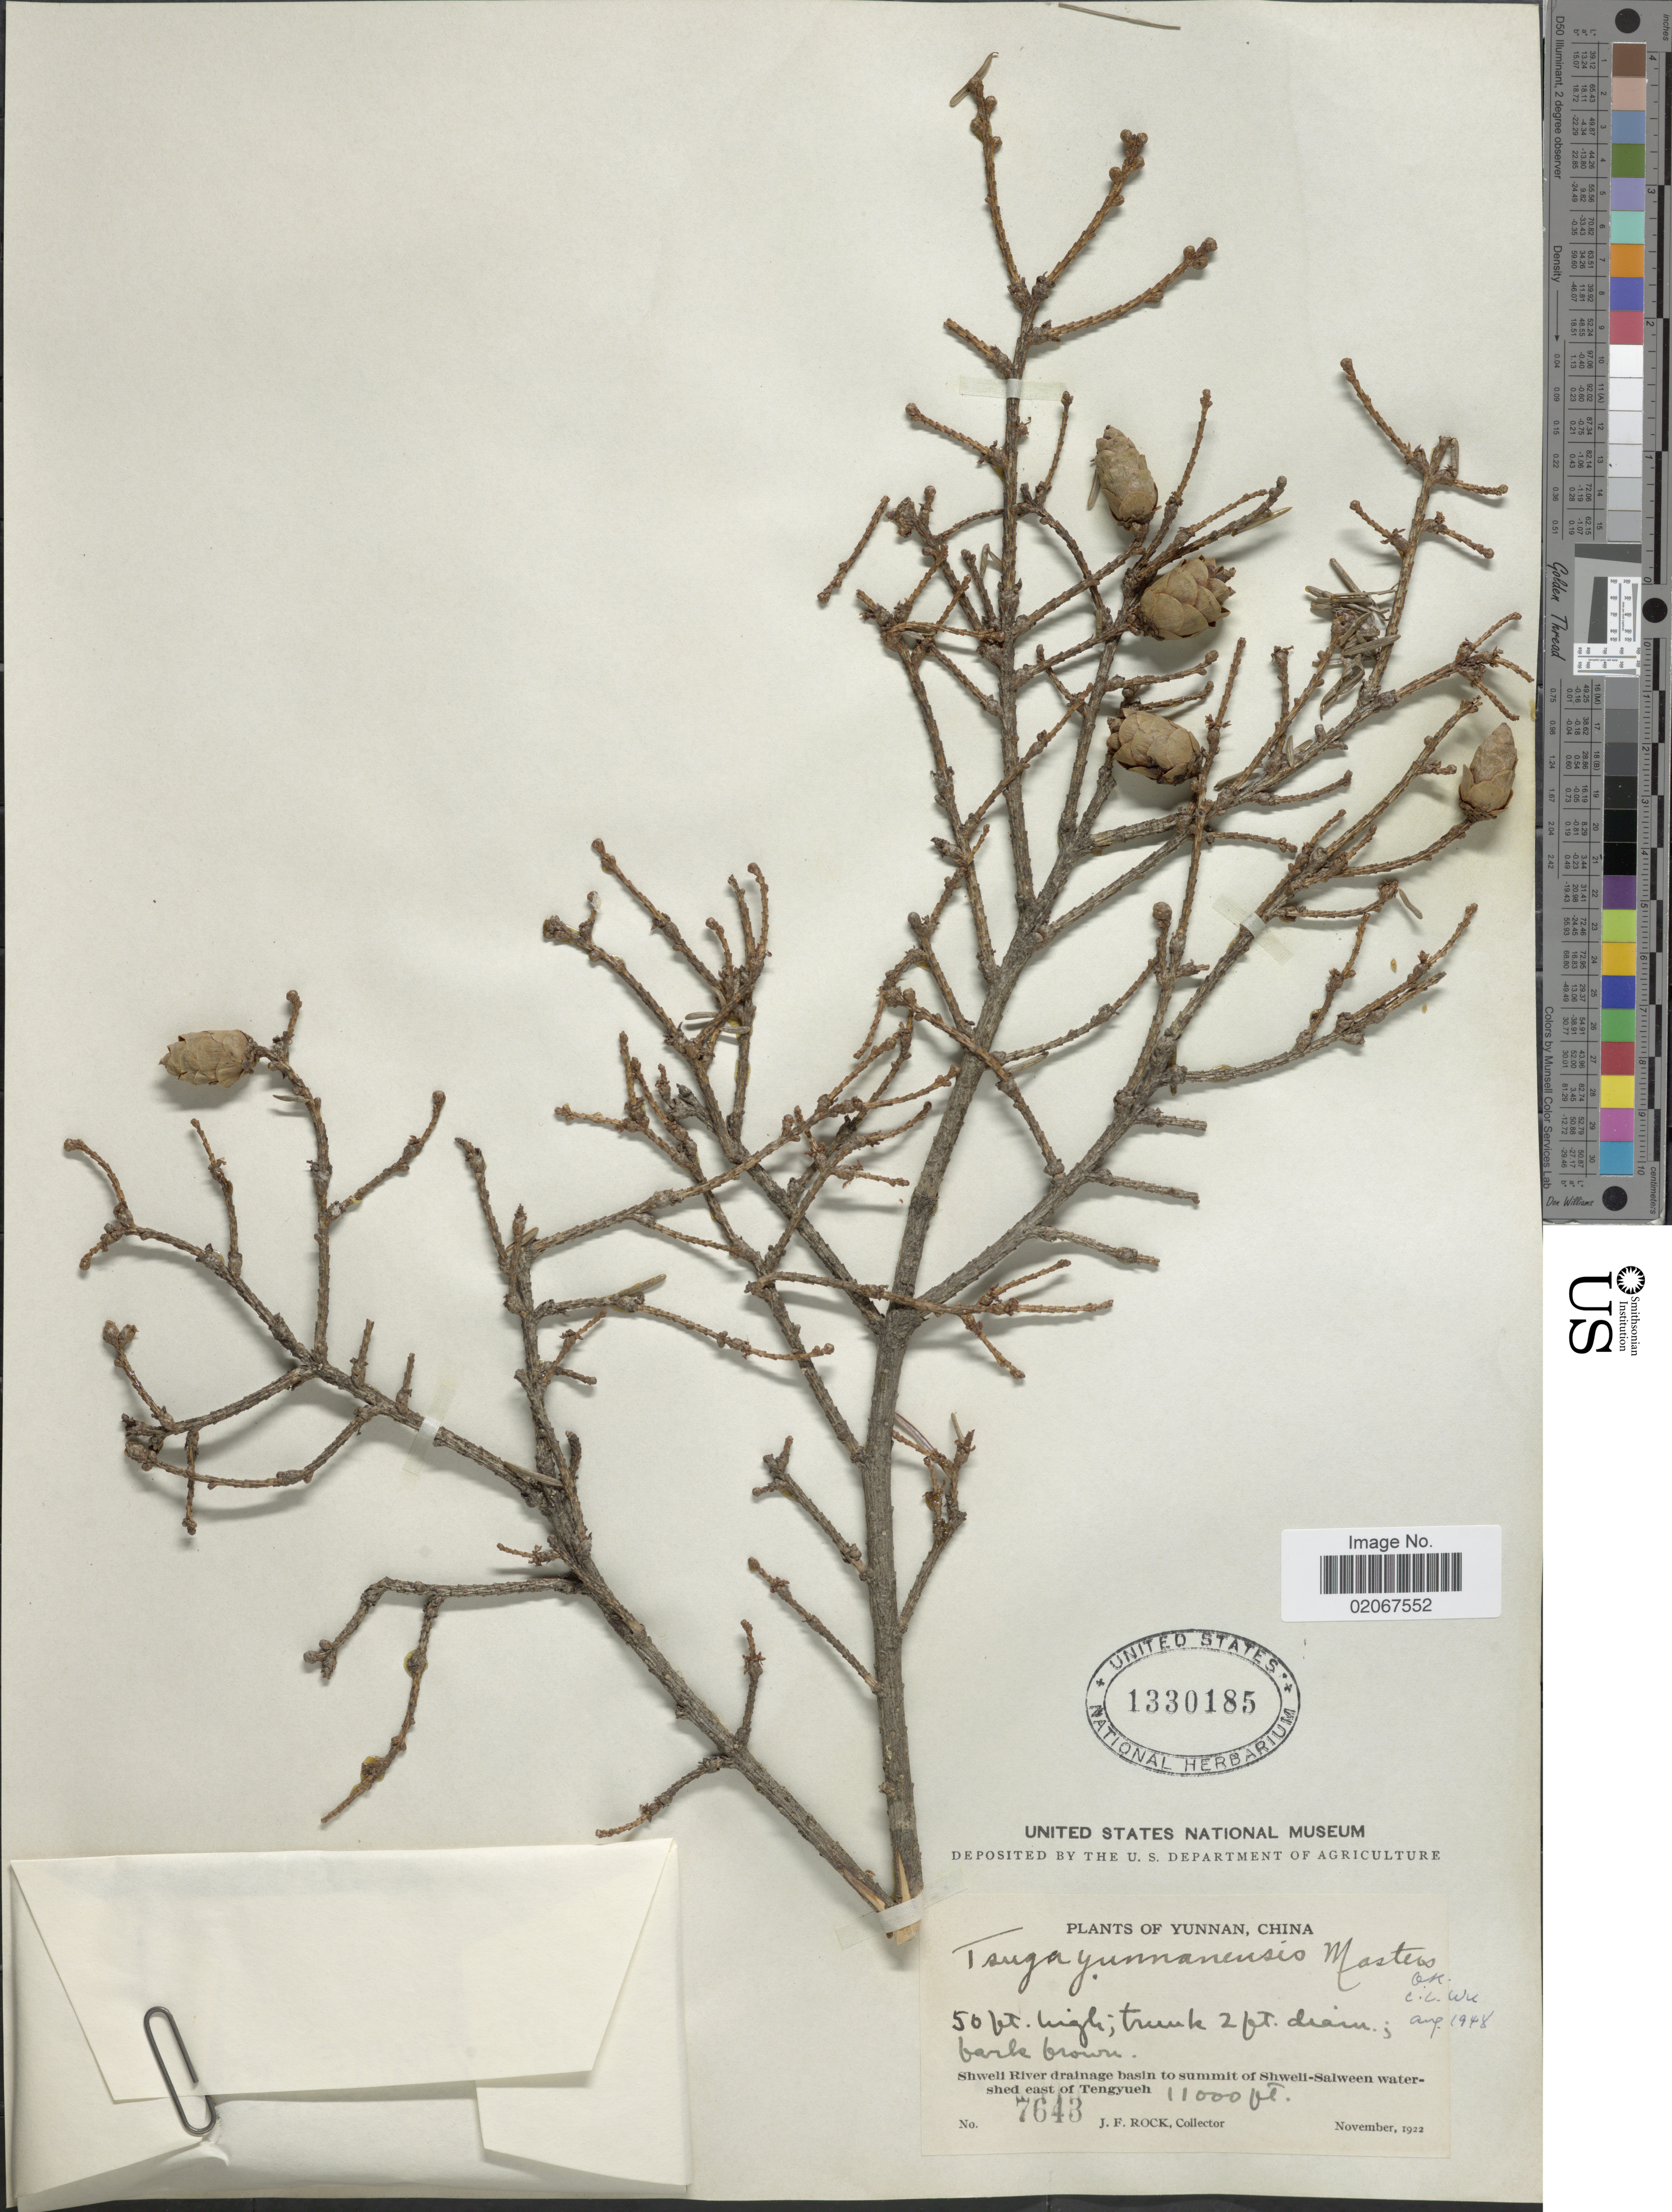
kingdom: Plantae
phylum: Tracheophyta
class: Pinopsida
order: Pinales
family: Pinaceae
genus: Tsuga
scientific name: Tsuga yunnanensis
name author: (Franch.) Mast.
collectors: J. Rock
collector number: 7643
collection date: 1922-11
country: China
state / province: Yunnan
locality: Yunnan, China. Shweli River drainage basin to summit of Shweli-Salween watershed east of Tengyueh.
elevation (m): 3353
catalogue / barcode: US 1330185